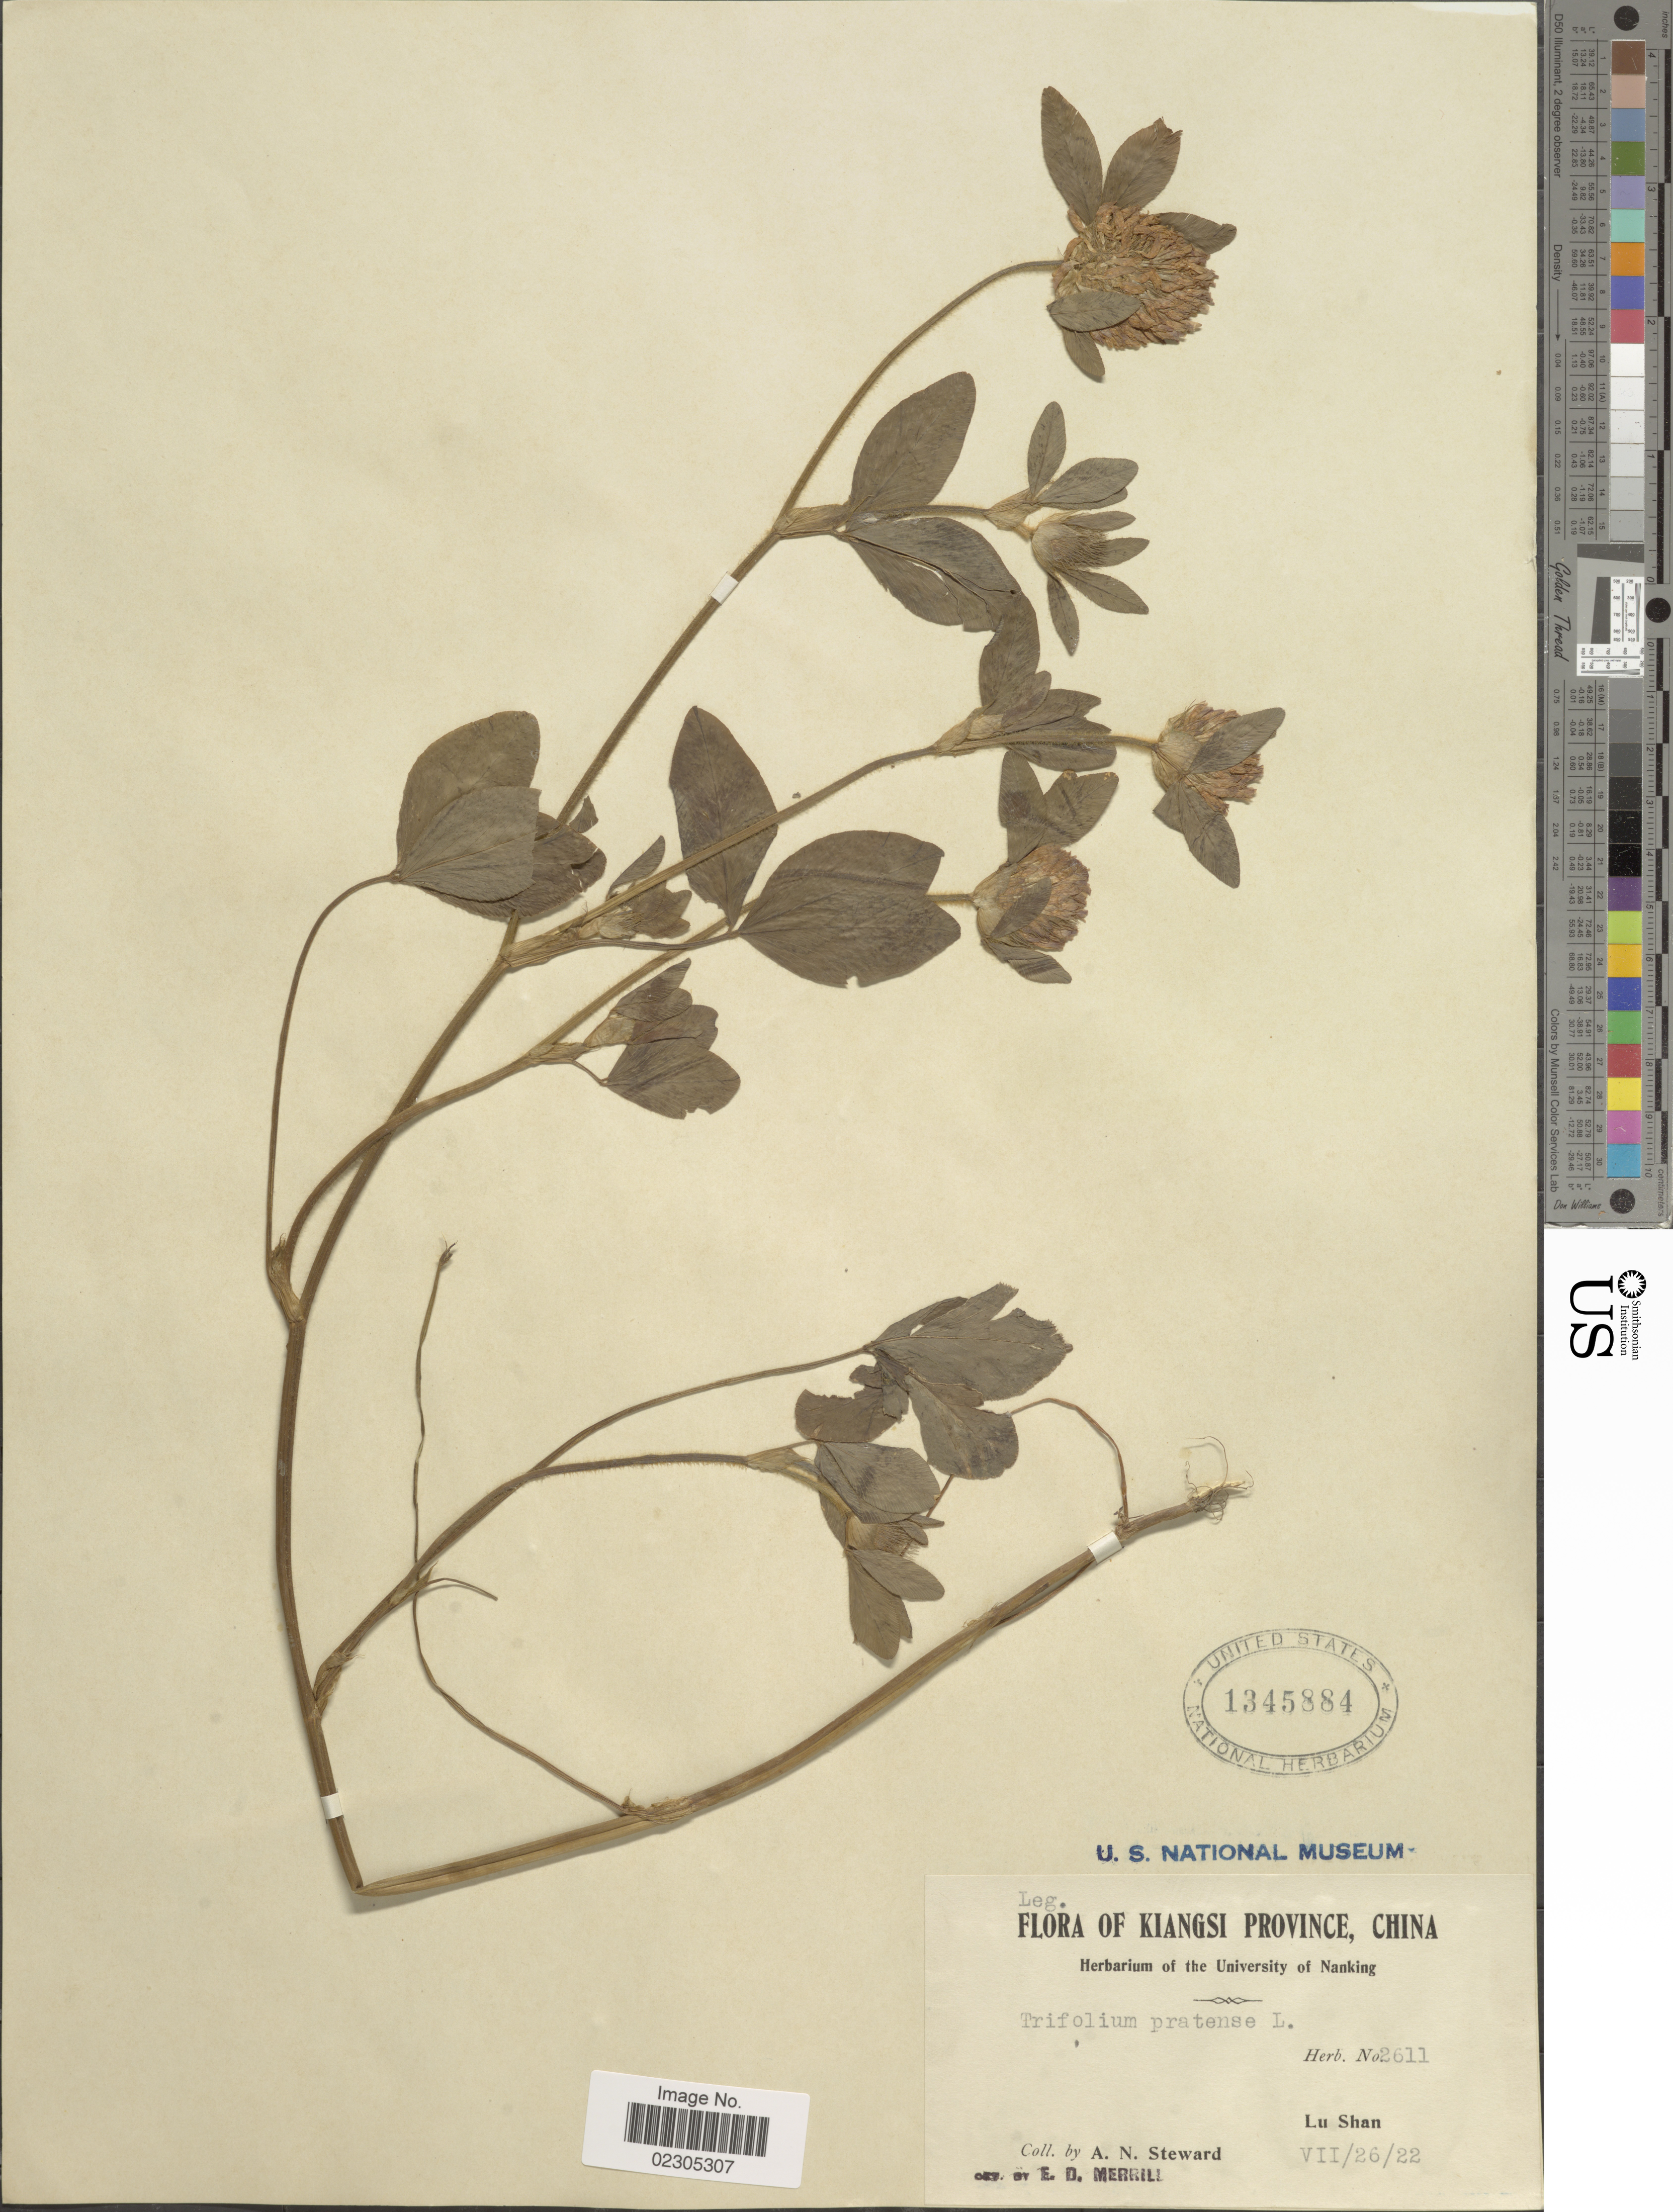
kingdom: Plantae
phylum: Tracheophyta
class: Magnoliopsida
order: Fabales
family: Fabaceae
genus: Trifolium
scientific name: Trifolium pratense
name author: L.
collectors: A. N. Steward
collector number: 2611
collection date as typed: Transcribed d/m/y: 26/7/22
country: China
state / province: Jiangxi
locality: Lu Shan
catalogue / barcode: US 1345884